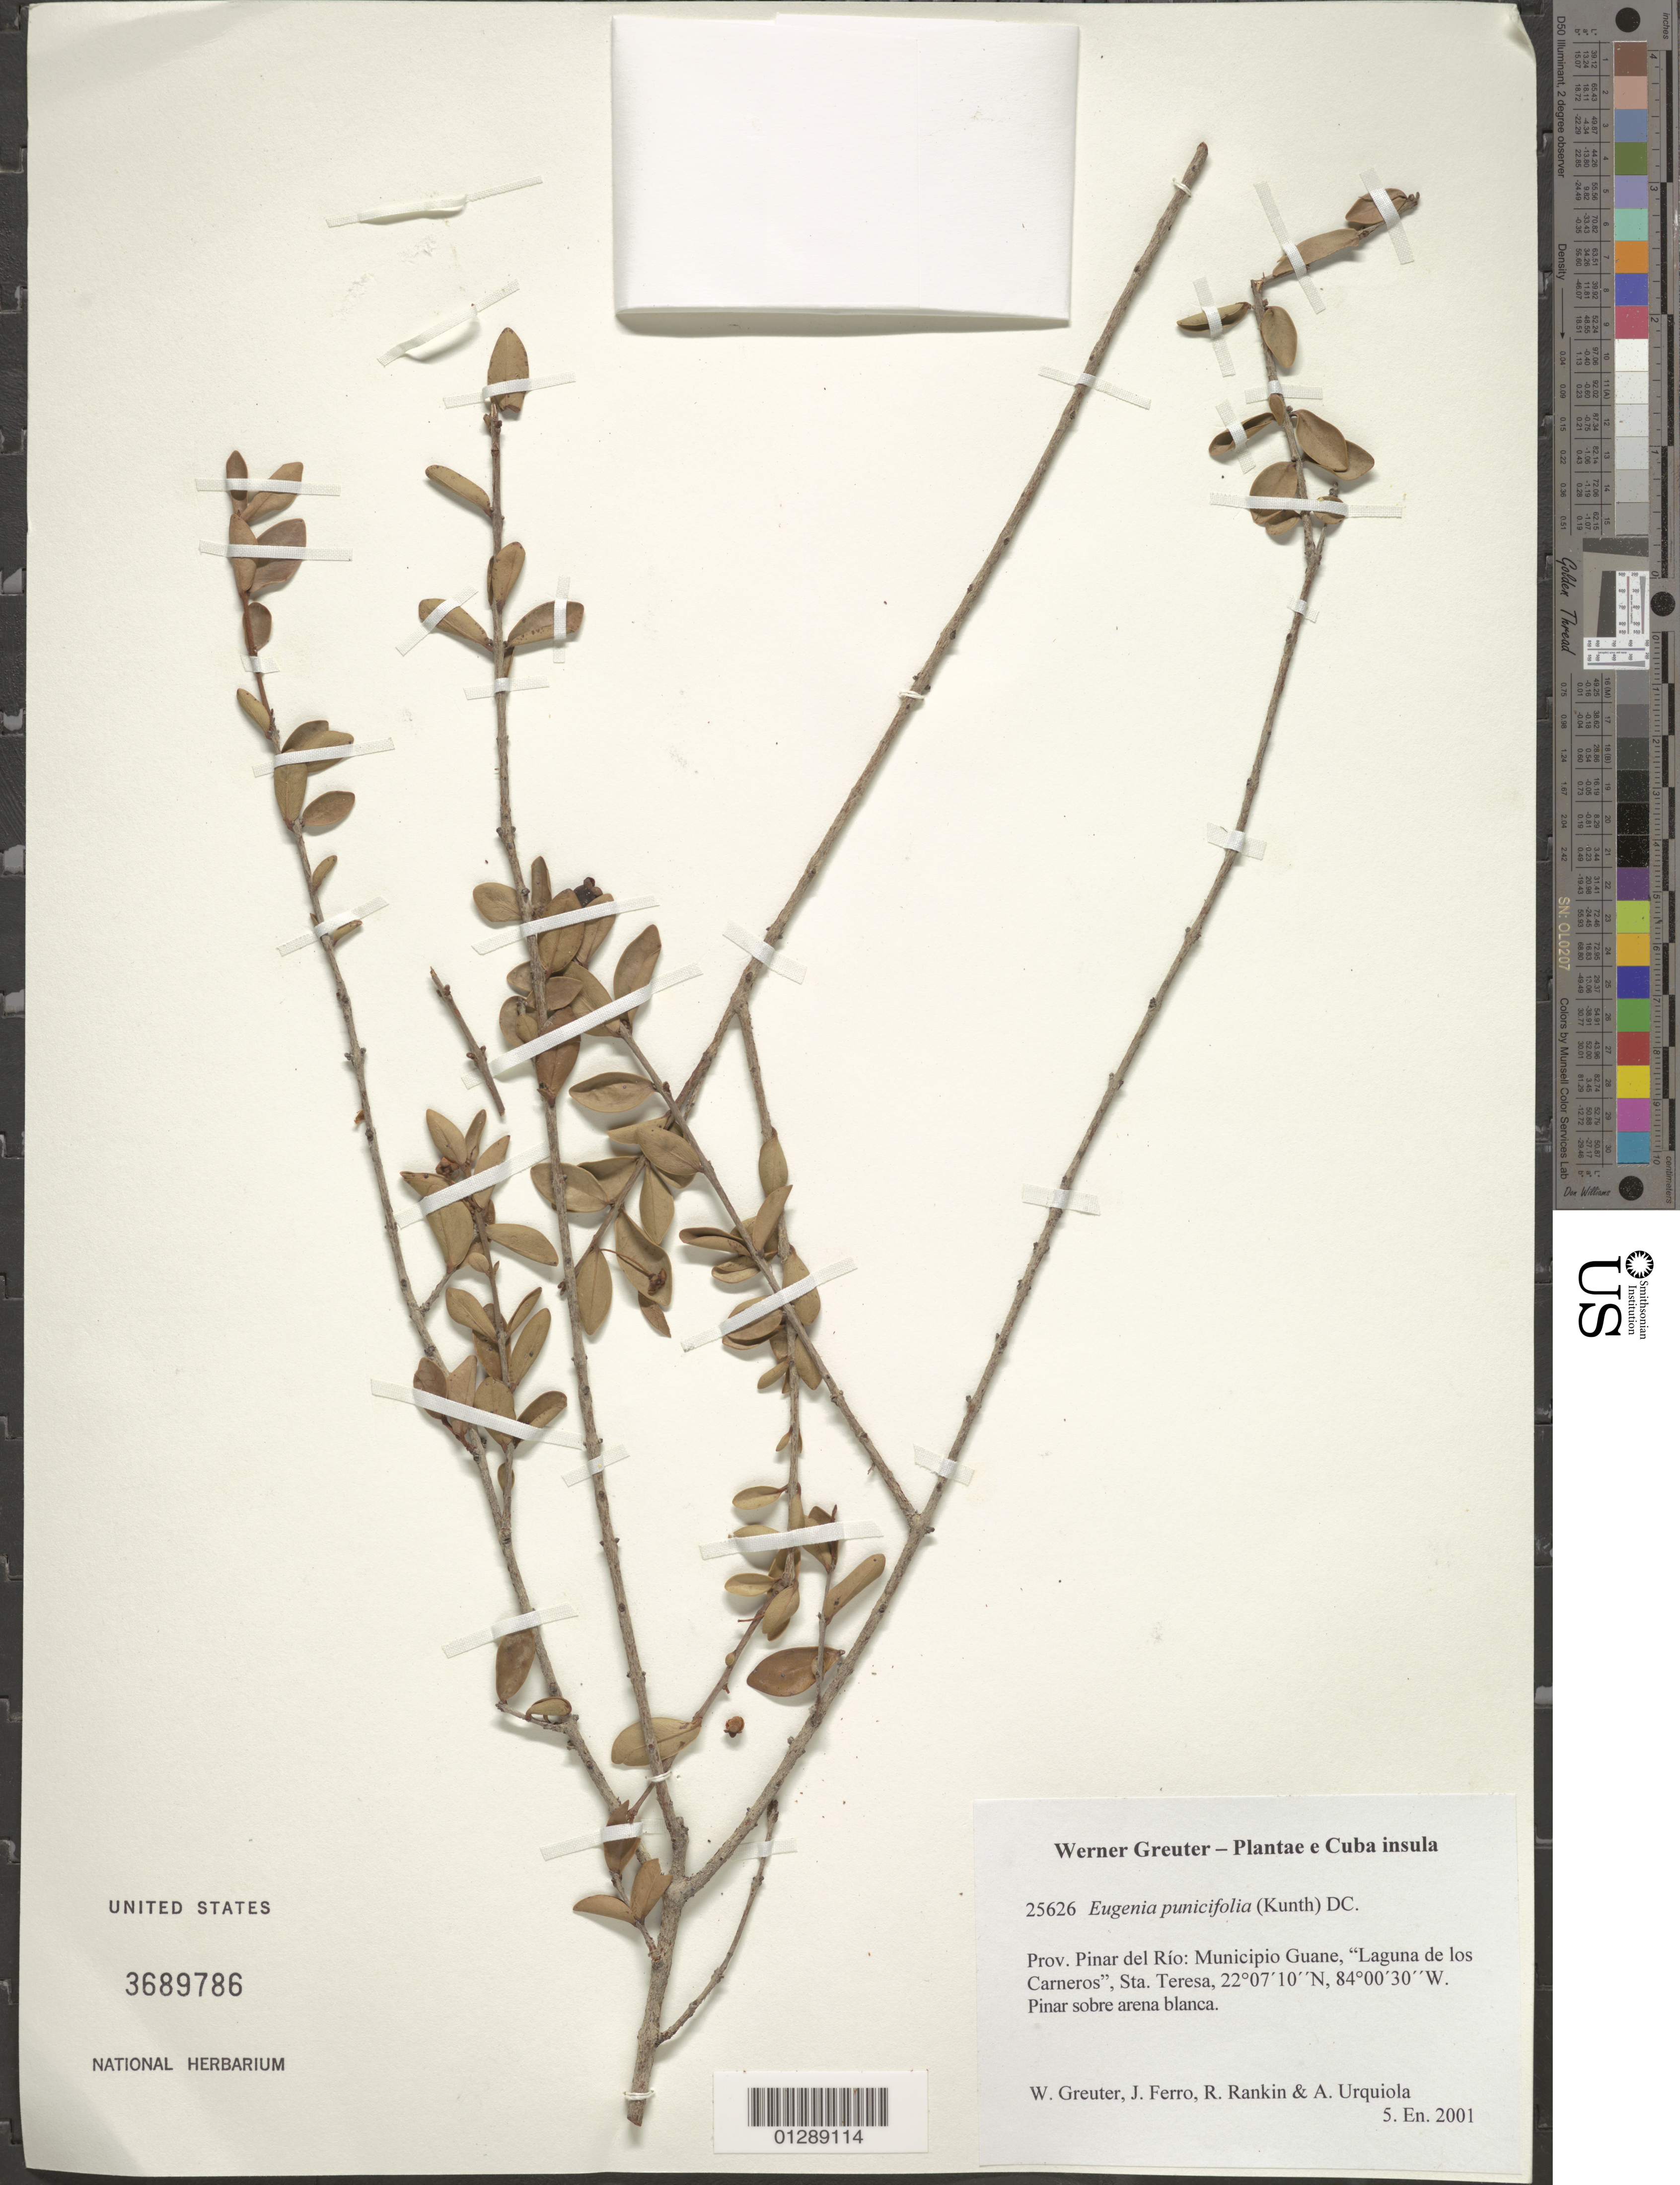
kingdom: Plantae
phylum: Tracheophyta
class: Magnoliopsida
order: Myrtales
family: Myrtaceae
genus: Eugenia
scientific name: Eugenia punicifolia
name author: (Kunth) DC.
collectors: W. R. Greuter, J. Ferro, R. Rankin Rodriguez & A. Urquiola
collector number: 25626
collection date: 2001-01-05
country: Cuba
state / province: Pinar del Rio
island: Cuba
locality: Municipio Guane, "Laguna de los Carneros", Sta. Teresa.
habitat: Pinar sobre arena blanca.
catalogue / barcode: US 3689786